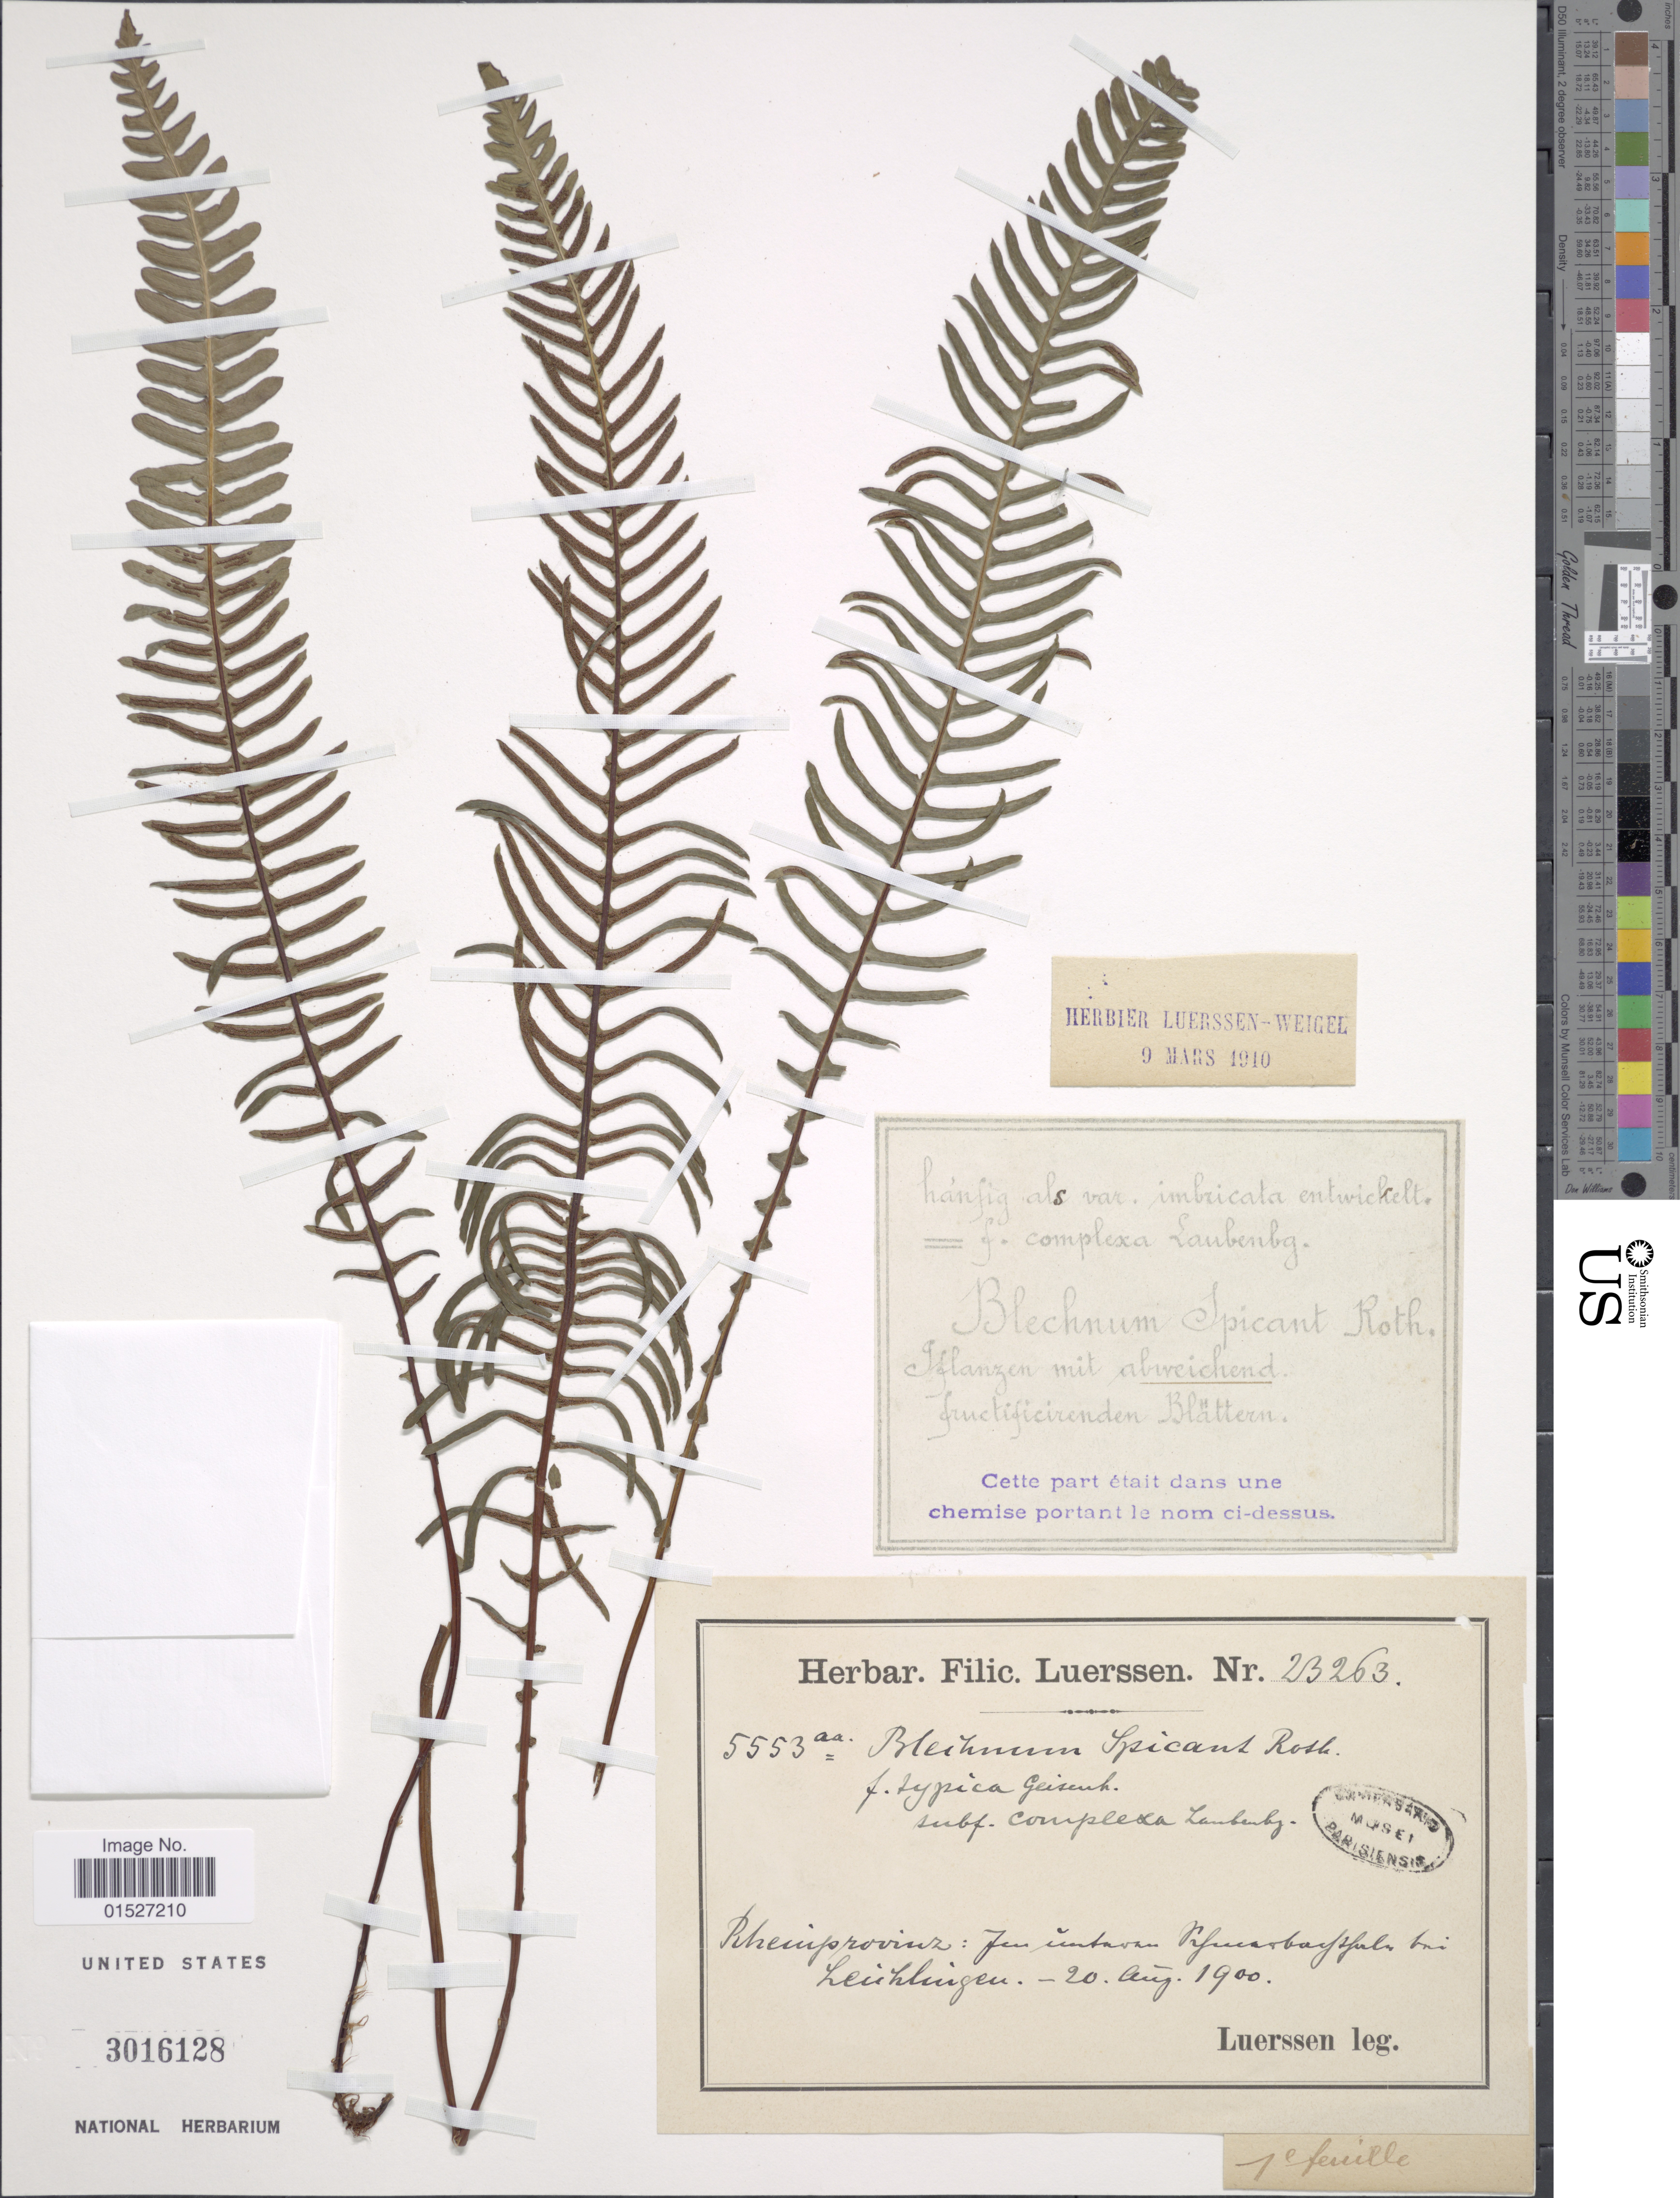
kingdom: Plantae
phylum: Tracheophyta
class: Polypodiopsida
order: Polypodiales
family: Blechnaceae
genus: Blechnum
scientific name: Blechnum spicant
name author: (L.) Sm.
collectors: Luerssen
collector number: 5553aa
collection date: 1900-08-20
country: Germany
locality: Rheimprovinz: fui untavn Pfuusbafalpen bei Leikluizen. [interpreted]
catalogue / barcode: US 3016128